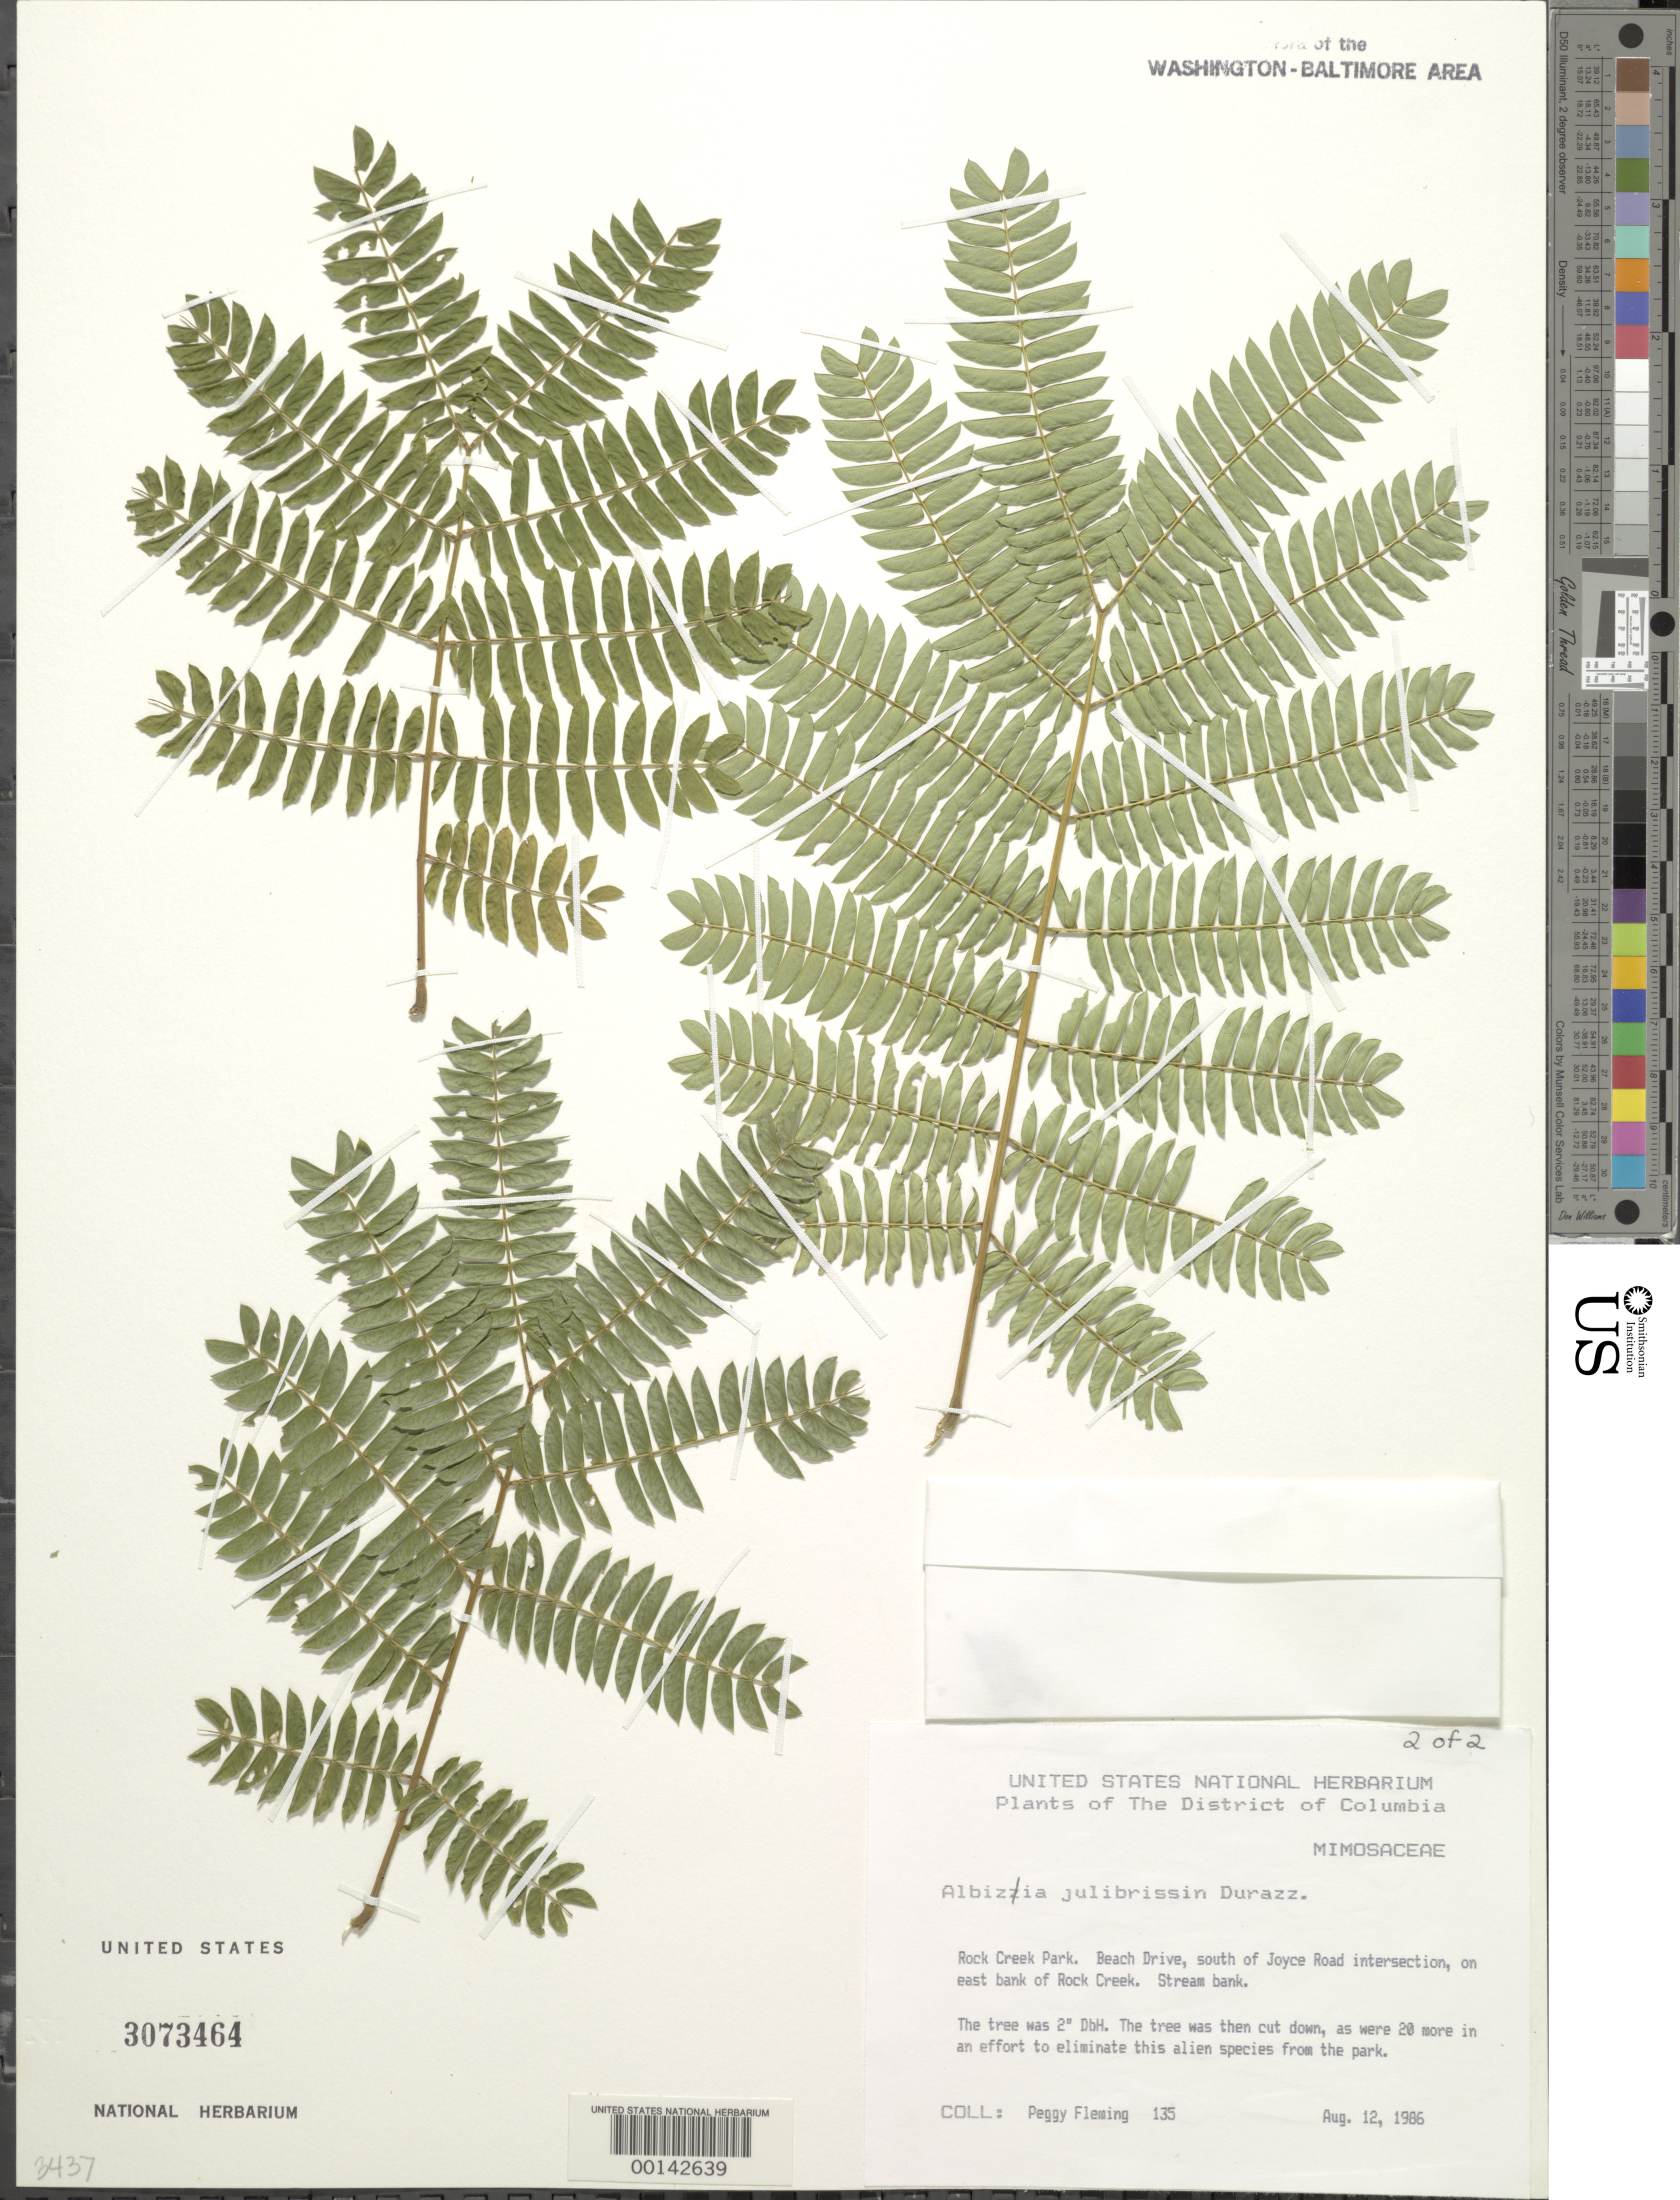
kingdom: Plantae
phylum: Tracheophyta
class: Magnoliopsida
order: Fabales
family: Fabaceae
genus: Albizia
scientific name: Albizia julibrissin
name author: Durazz.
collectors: P. Fleming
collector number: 135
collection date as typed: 12 Aug 1986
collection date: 1986-08-12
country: United States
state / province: District of Columbia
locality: Rock Creek Park. Beach Drive, south of Joyce Road Intersection,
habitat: Stream bank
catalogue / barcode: US 3073464